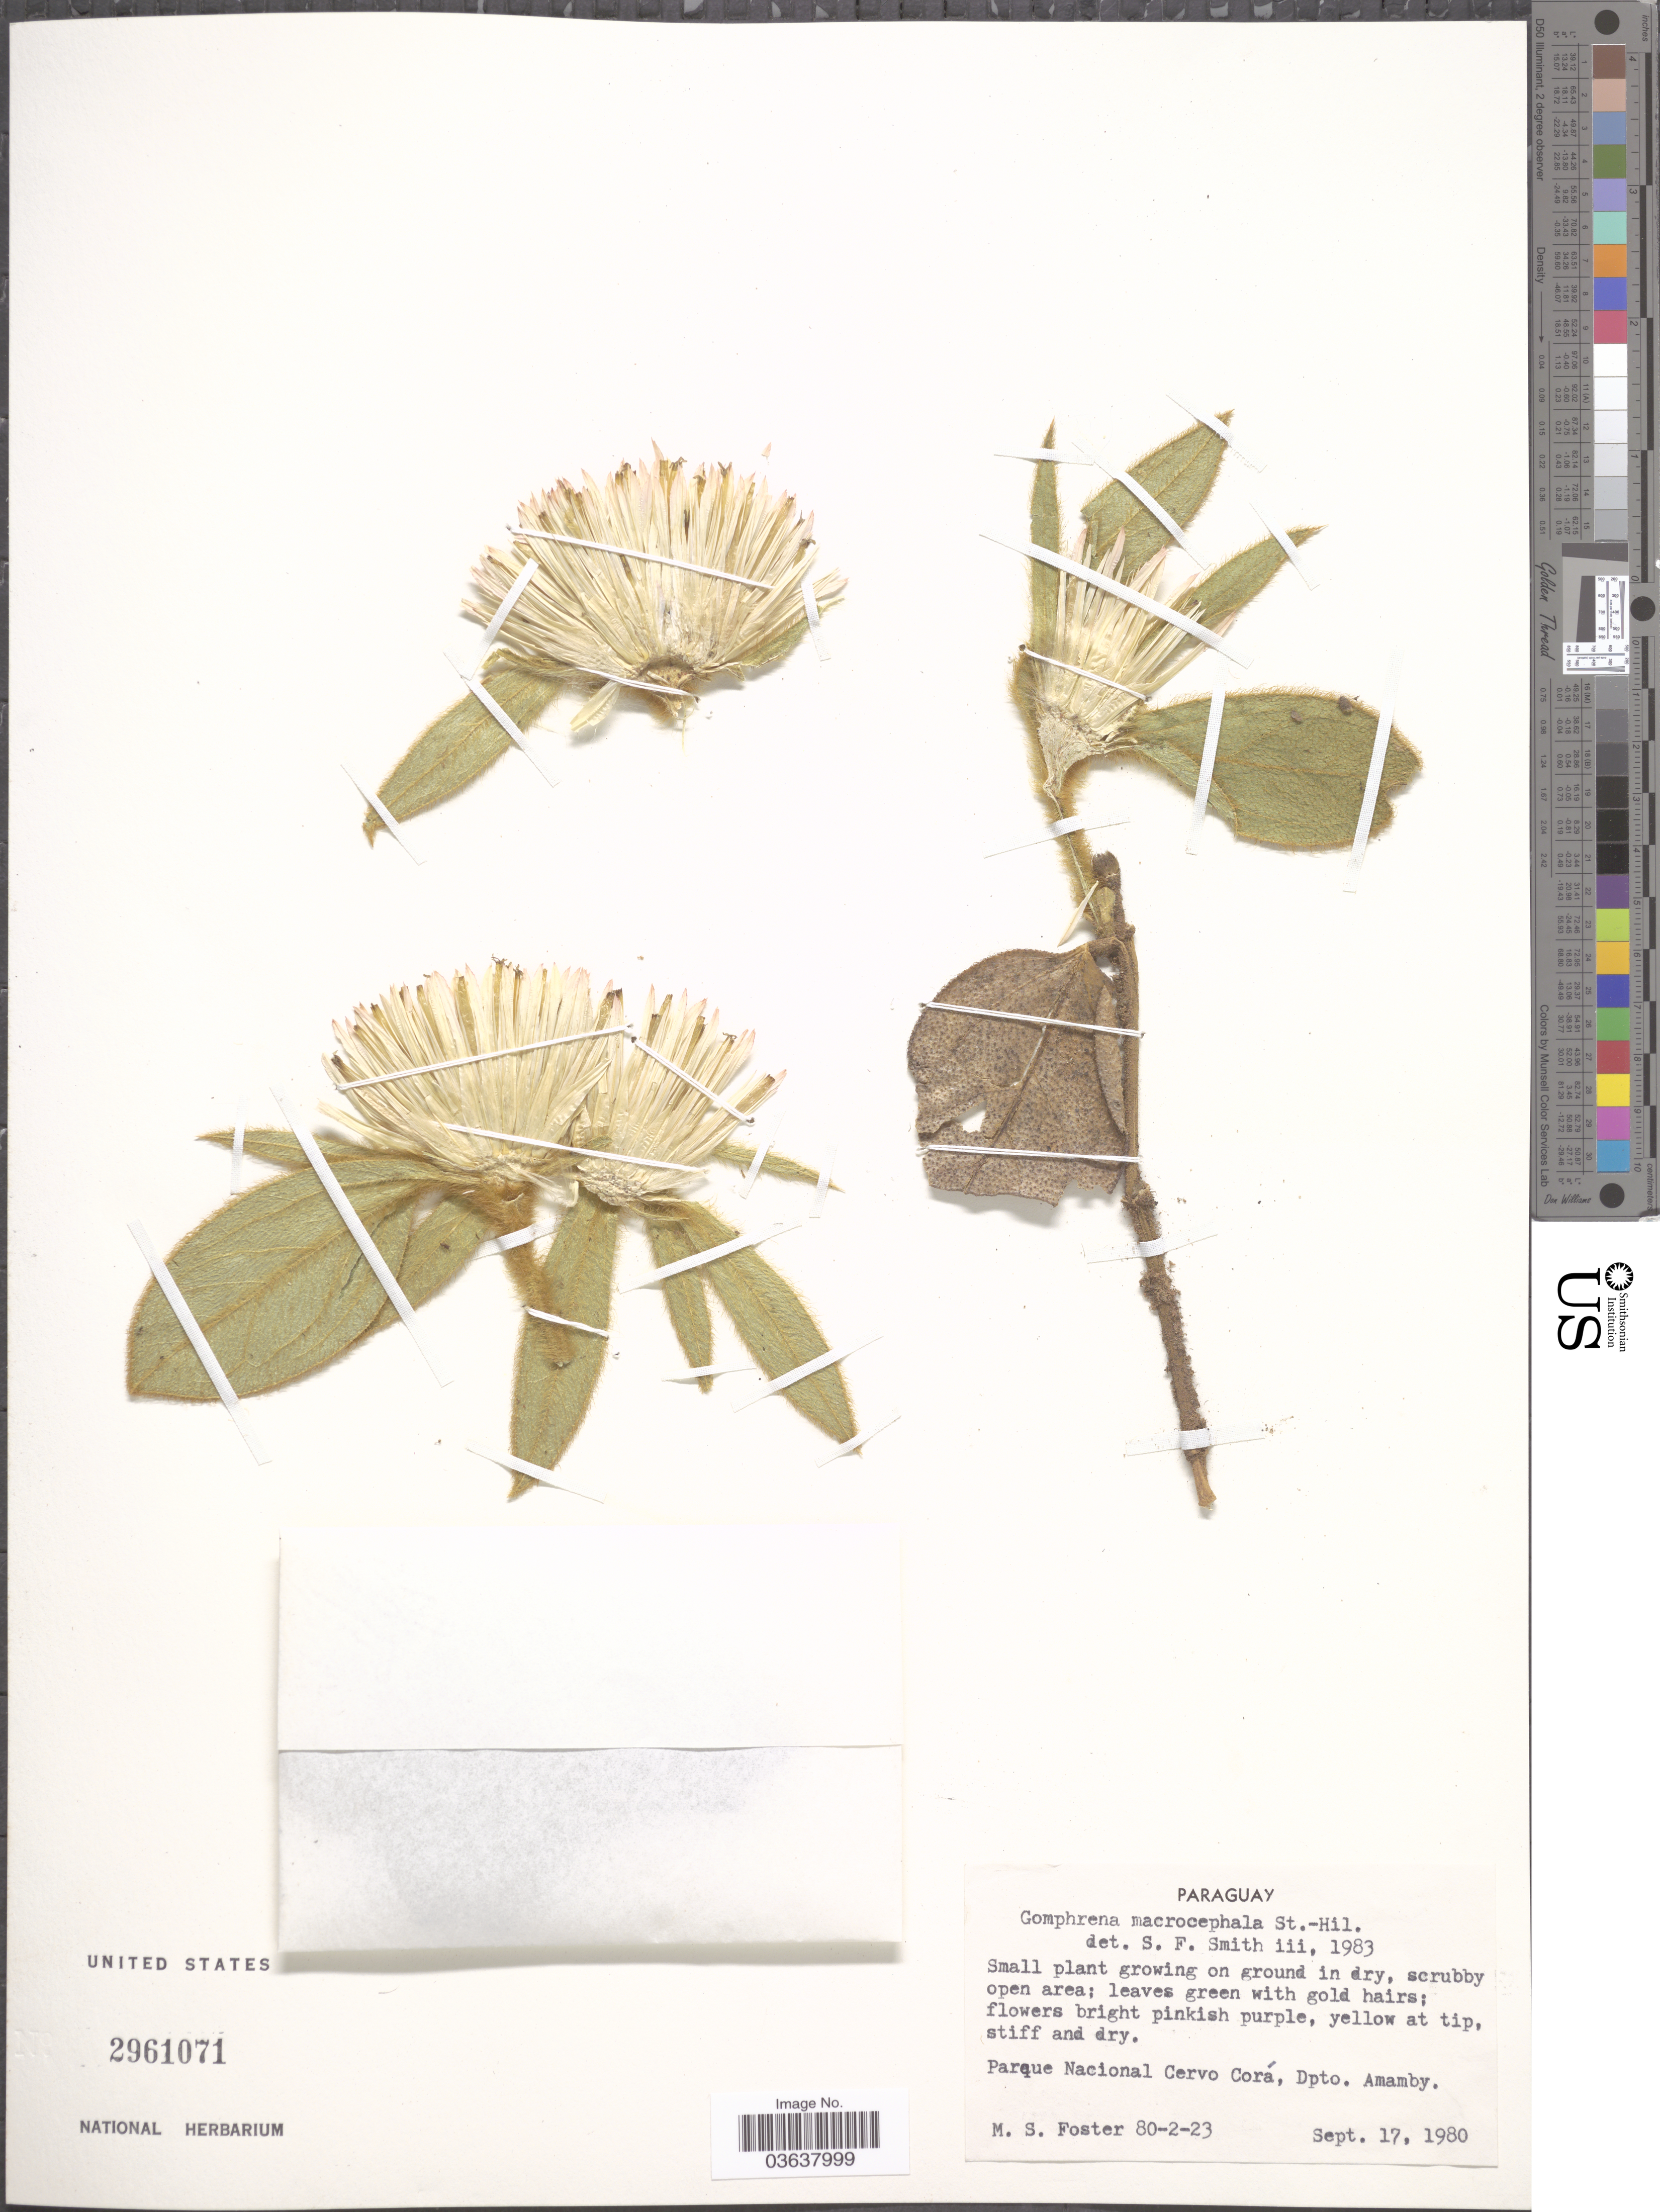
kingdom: Plantae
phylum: Tracheophyta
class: Magnoliopsida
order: Caryophyllales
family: Amaranthaceae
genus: Gomphrena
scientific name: Gomphrena macrocephala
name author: A. St.-Hil.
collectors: M. Foster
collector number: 80-2-23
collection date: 1980-09-17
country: Paraguay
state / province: Amambay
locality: Parque Nacional Cervo Corá, Dpto. Amamby.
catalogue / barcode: US 2961071